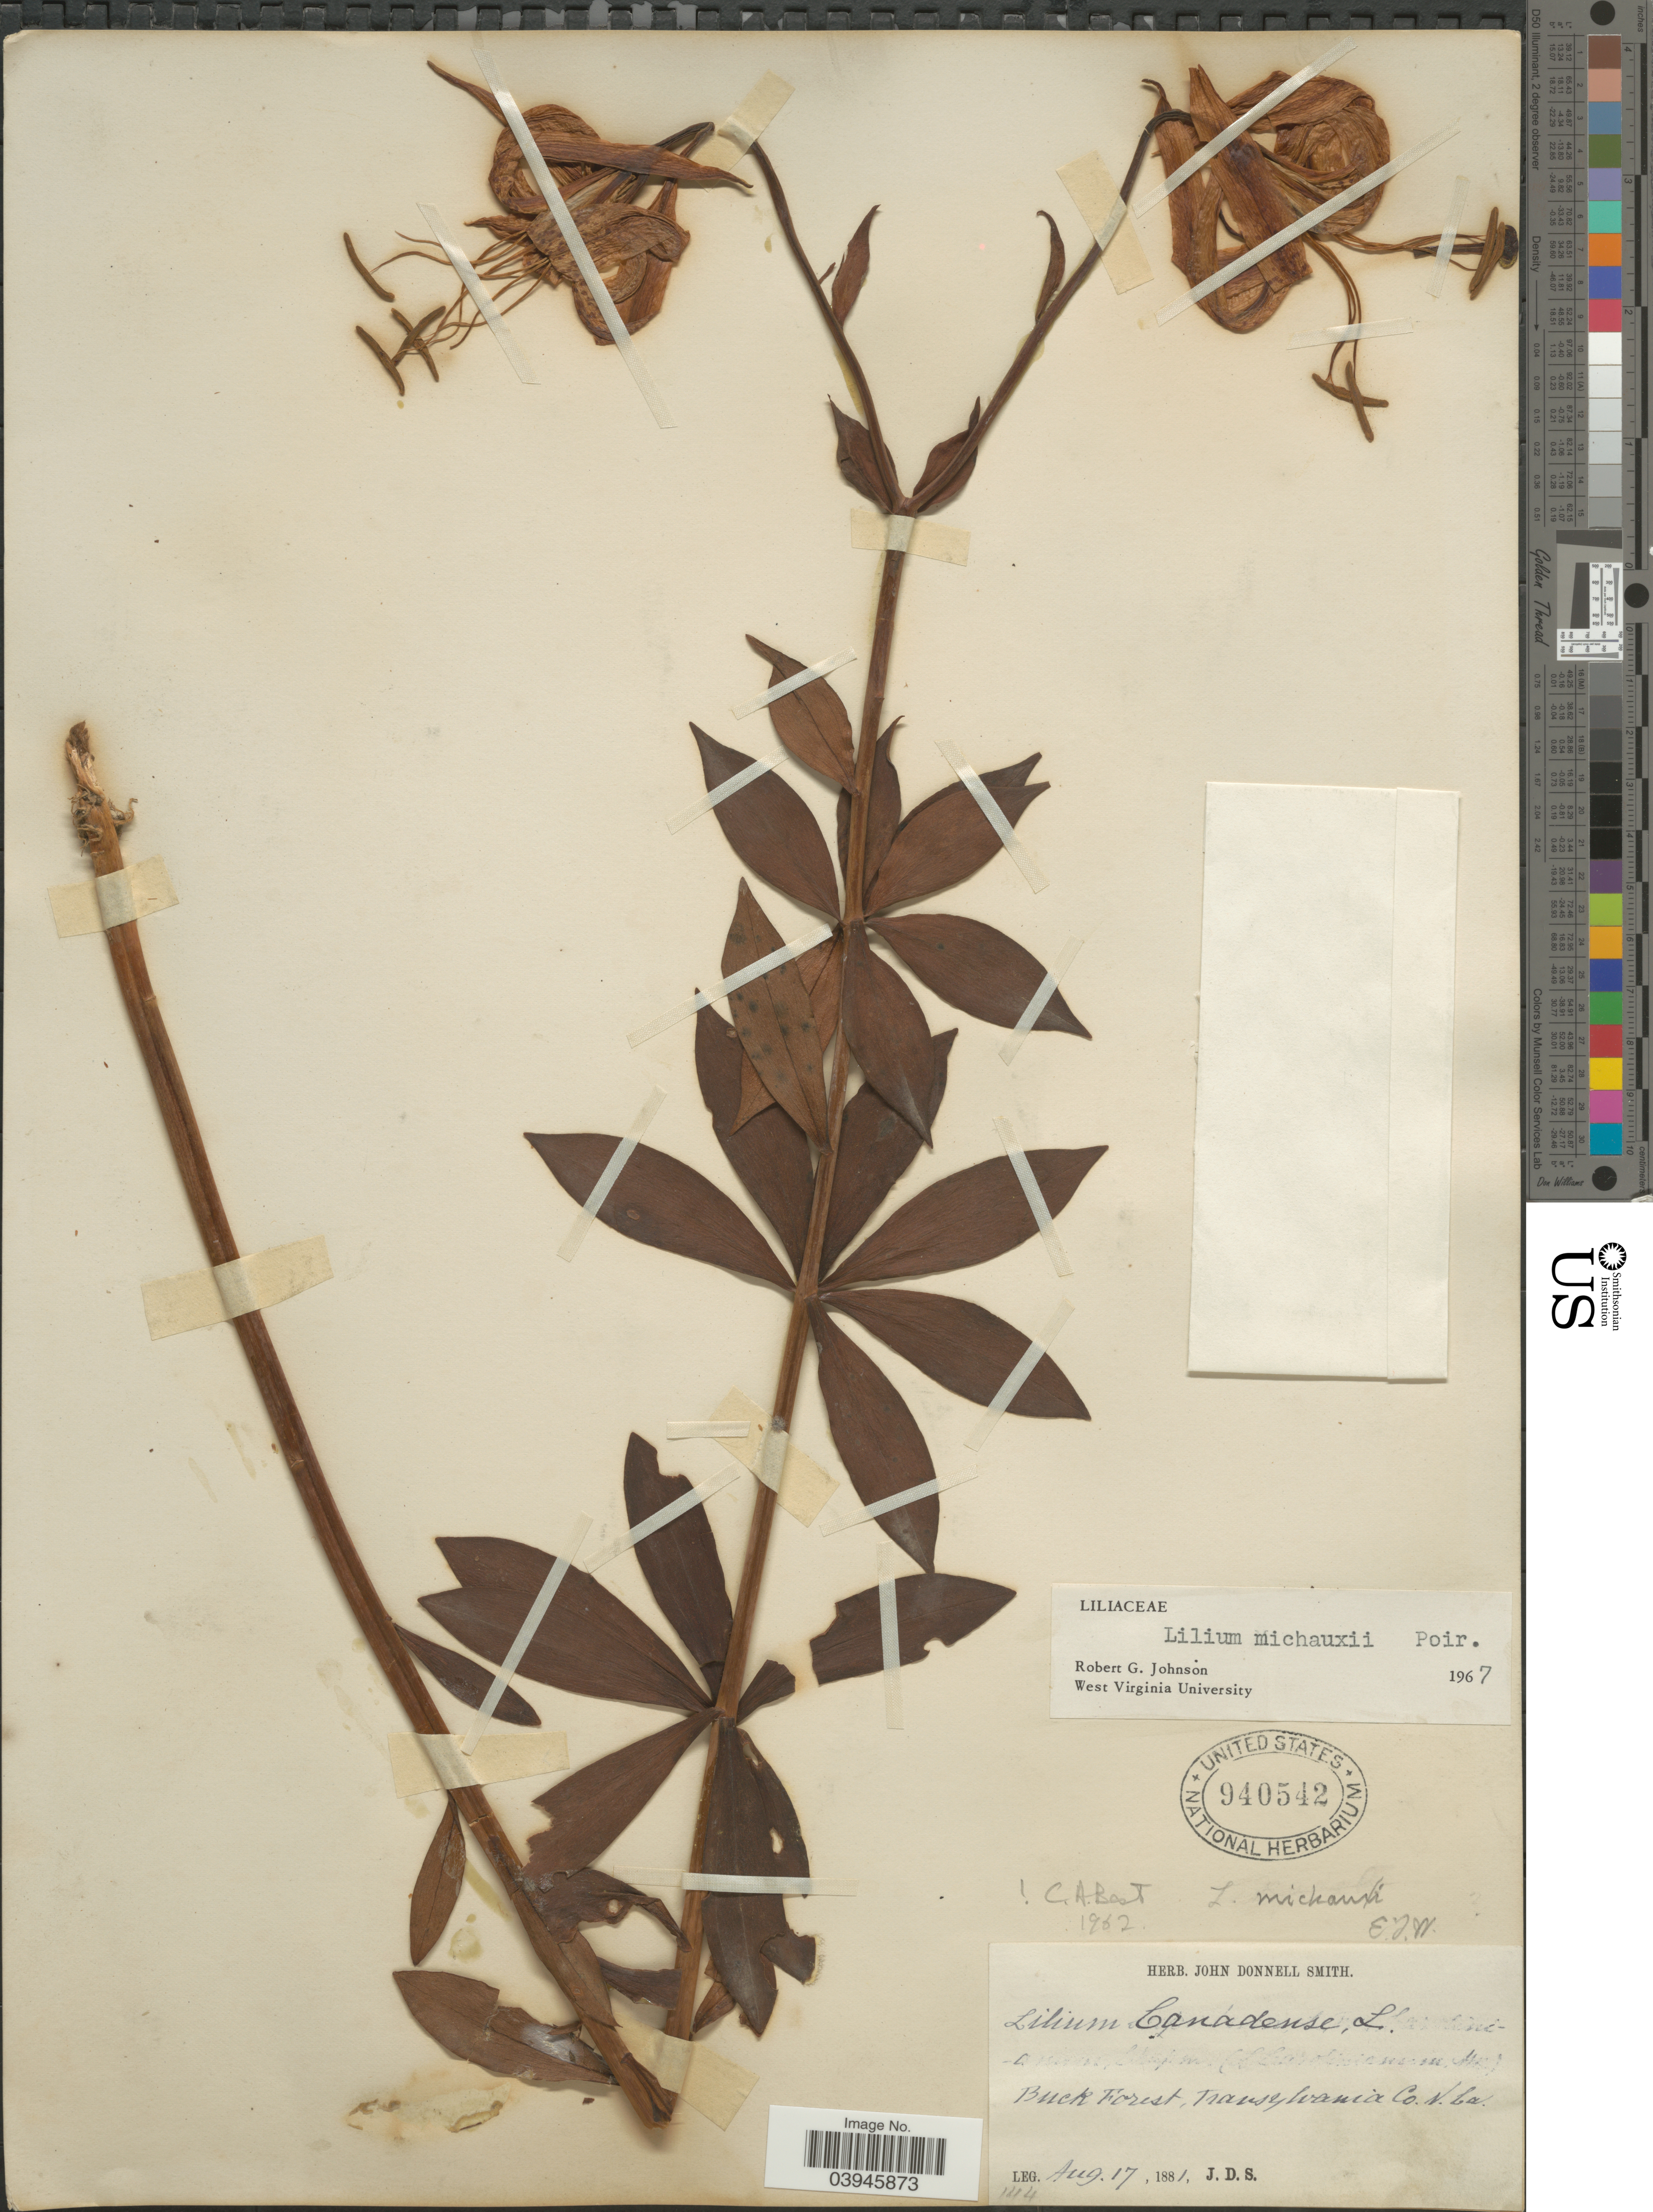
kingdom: Plantae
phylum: Tracheophyta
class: Liliopsida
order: Liliales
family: Liliaceae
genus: Lilium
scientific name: Lilium michauxii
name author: Poir.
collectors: J. Donnell Smith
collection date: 1881-08-17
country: United States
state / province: North Carolina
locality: Buck Forest, Transylvania Co.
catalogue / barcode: US 940542